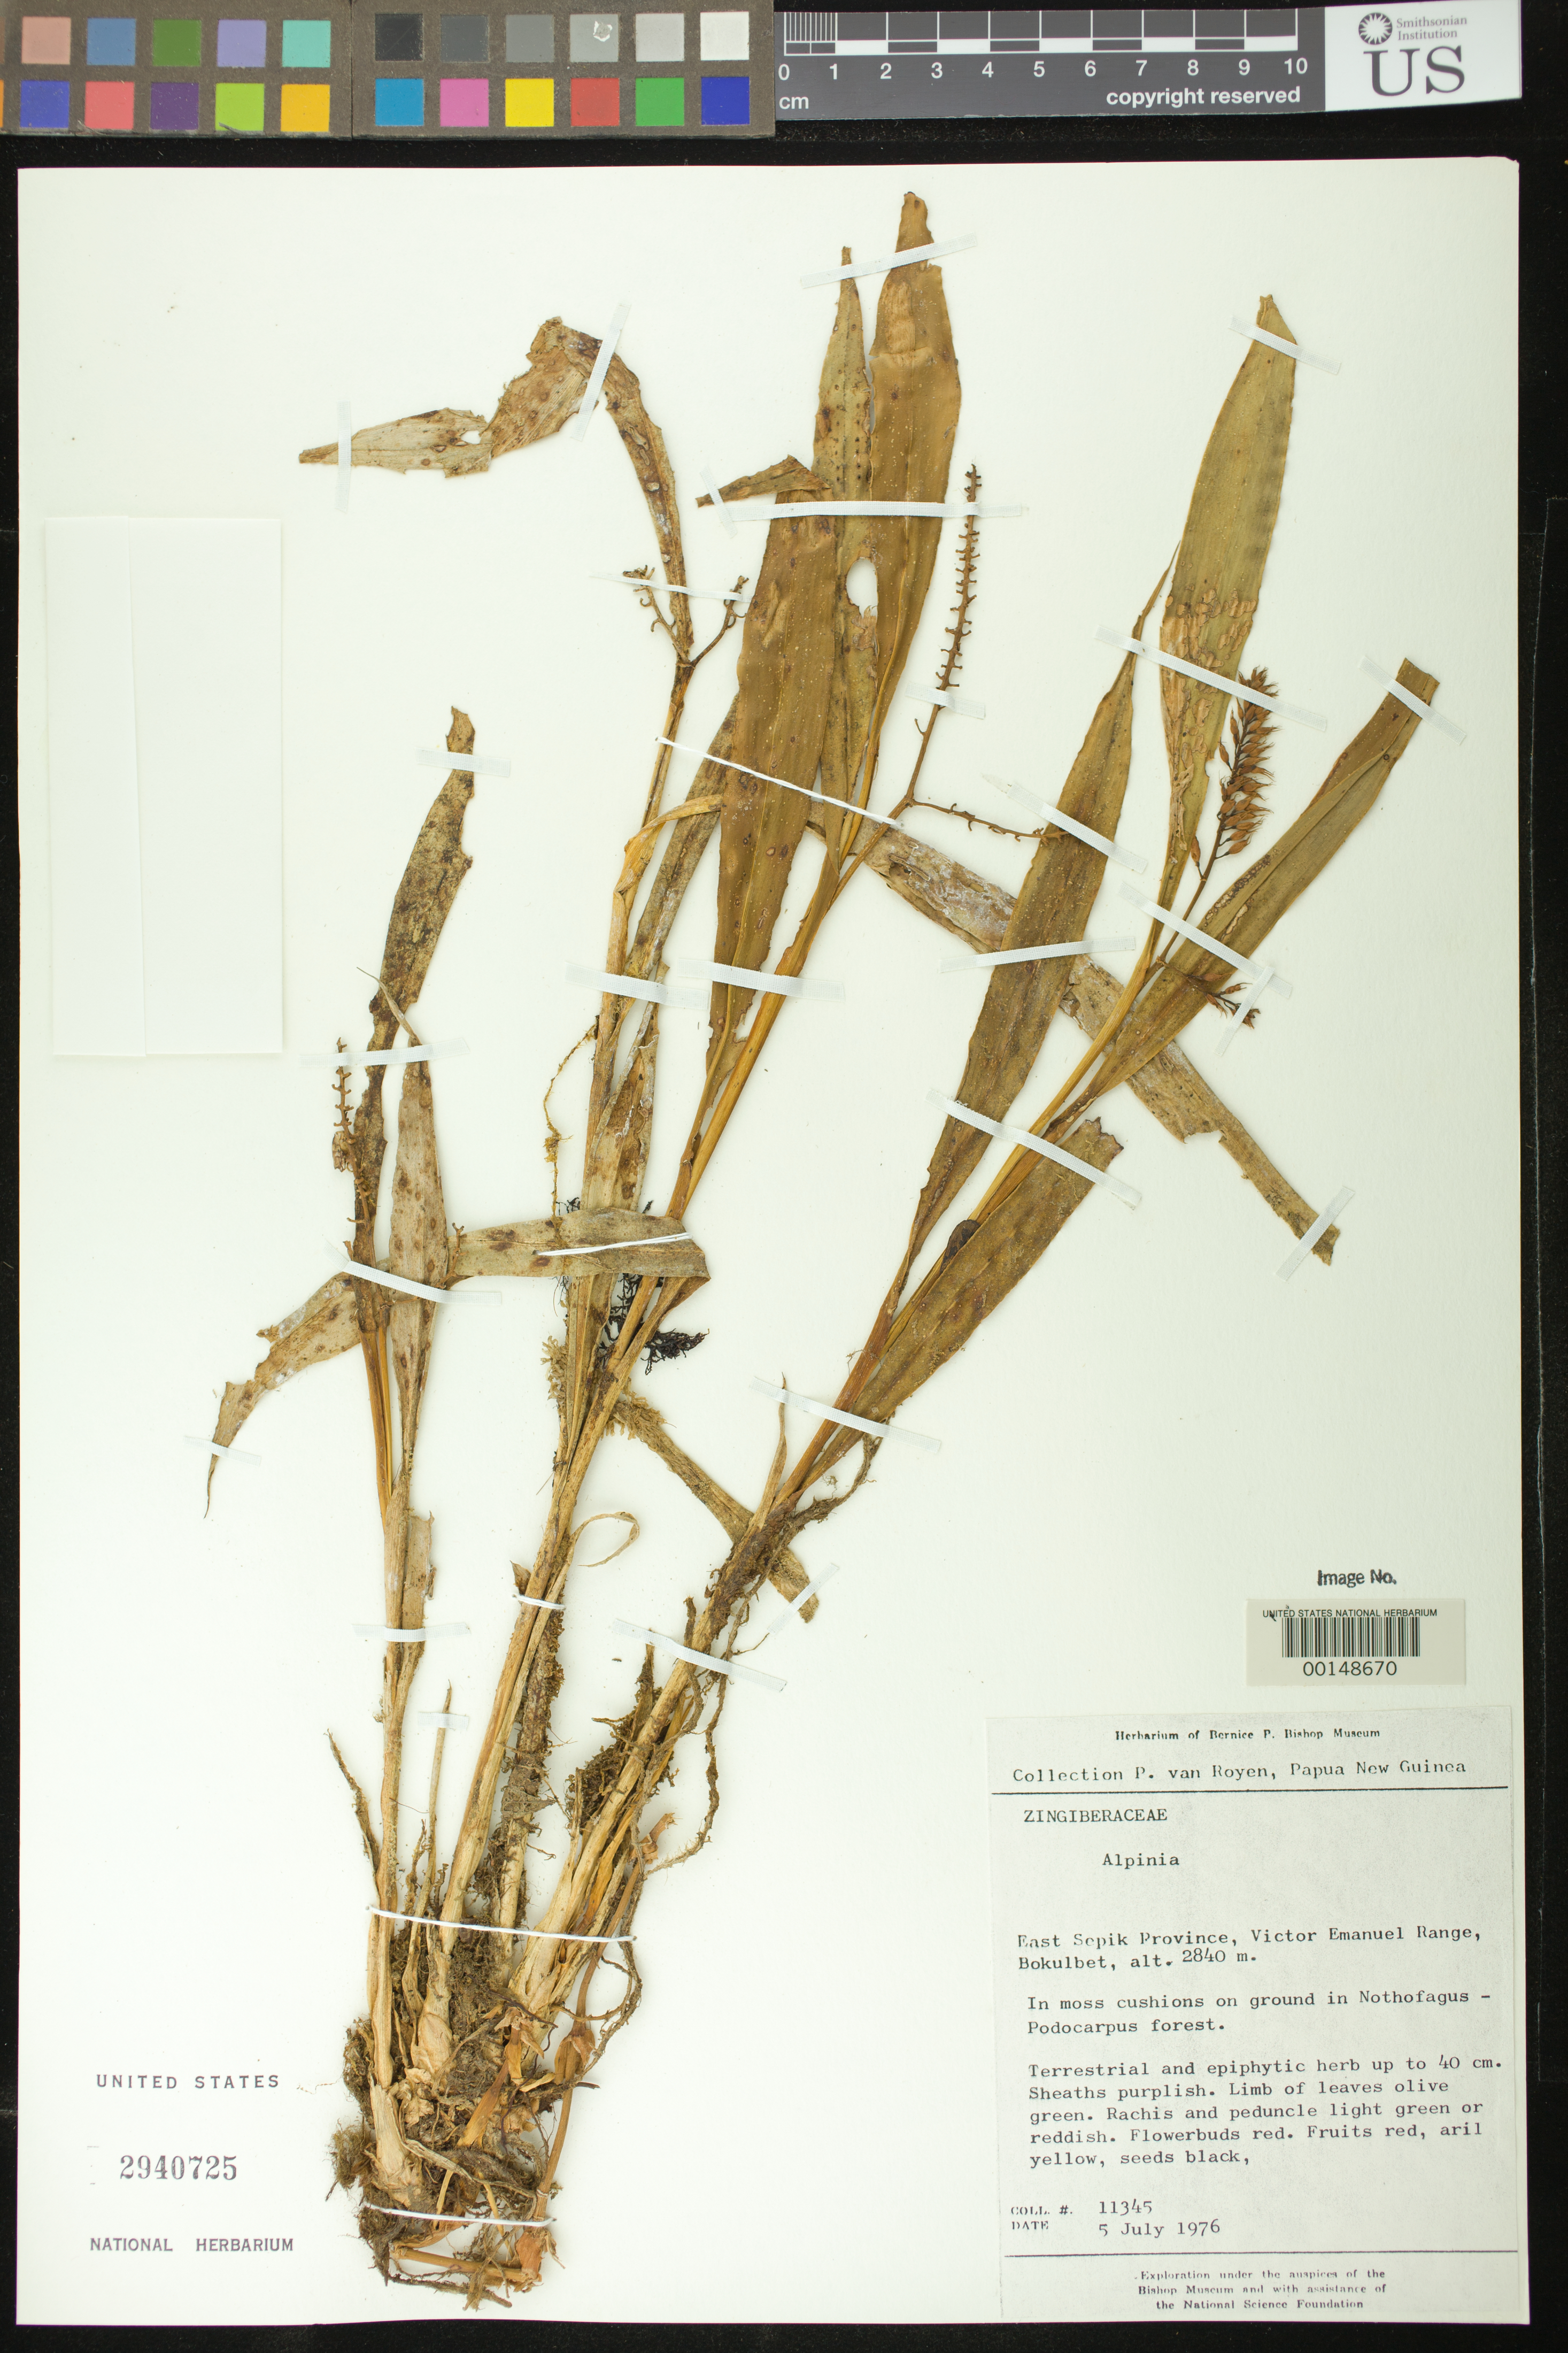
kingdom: Plantae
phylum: Tracheophyta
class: Liliopsida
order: Zingiberales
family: Zingiberaceae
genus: Alpinia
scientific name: Alpinia sp.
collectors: P. van Royen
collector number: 11345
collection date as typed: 05 Jul 1976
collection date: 1976-07-05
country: Papua New Guinea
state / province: East Sepik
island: New Guinea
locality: East sepik province, victor emanuel range, bokulbet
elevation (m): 2840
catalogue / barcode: US 2940725